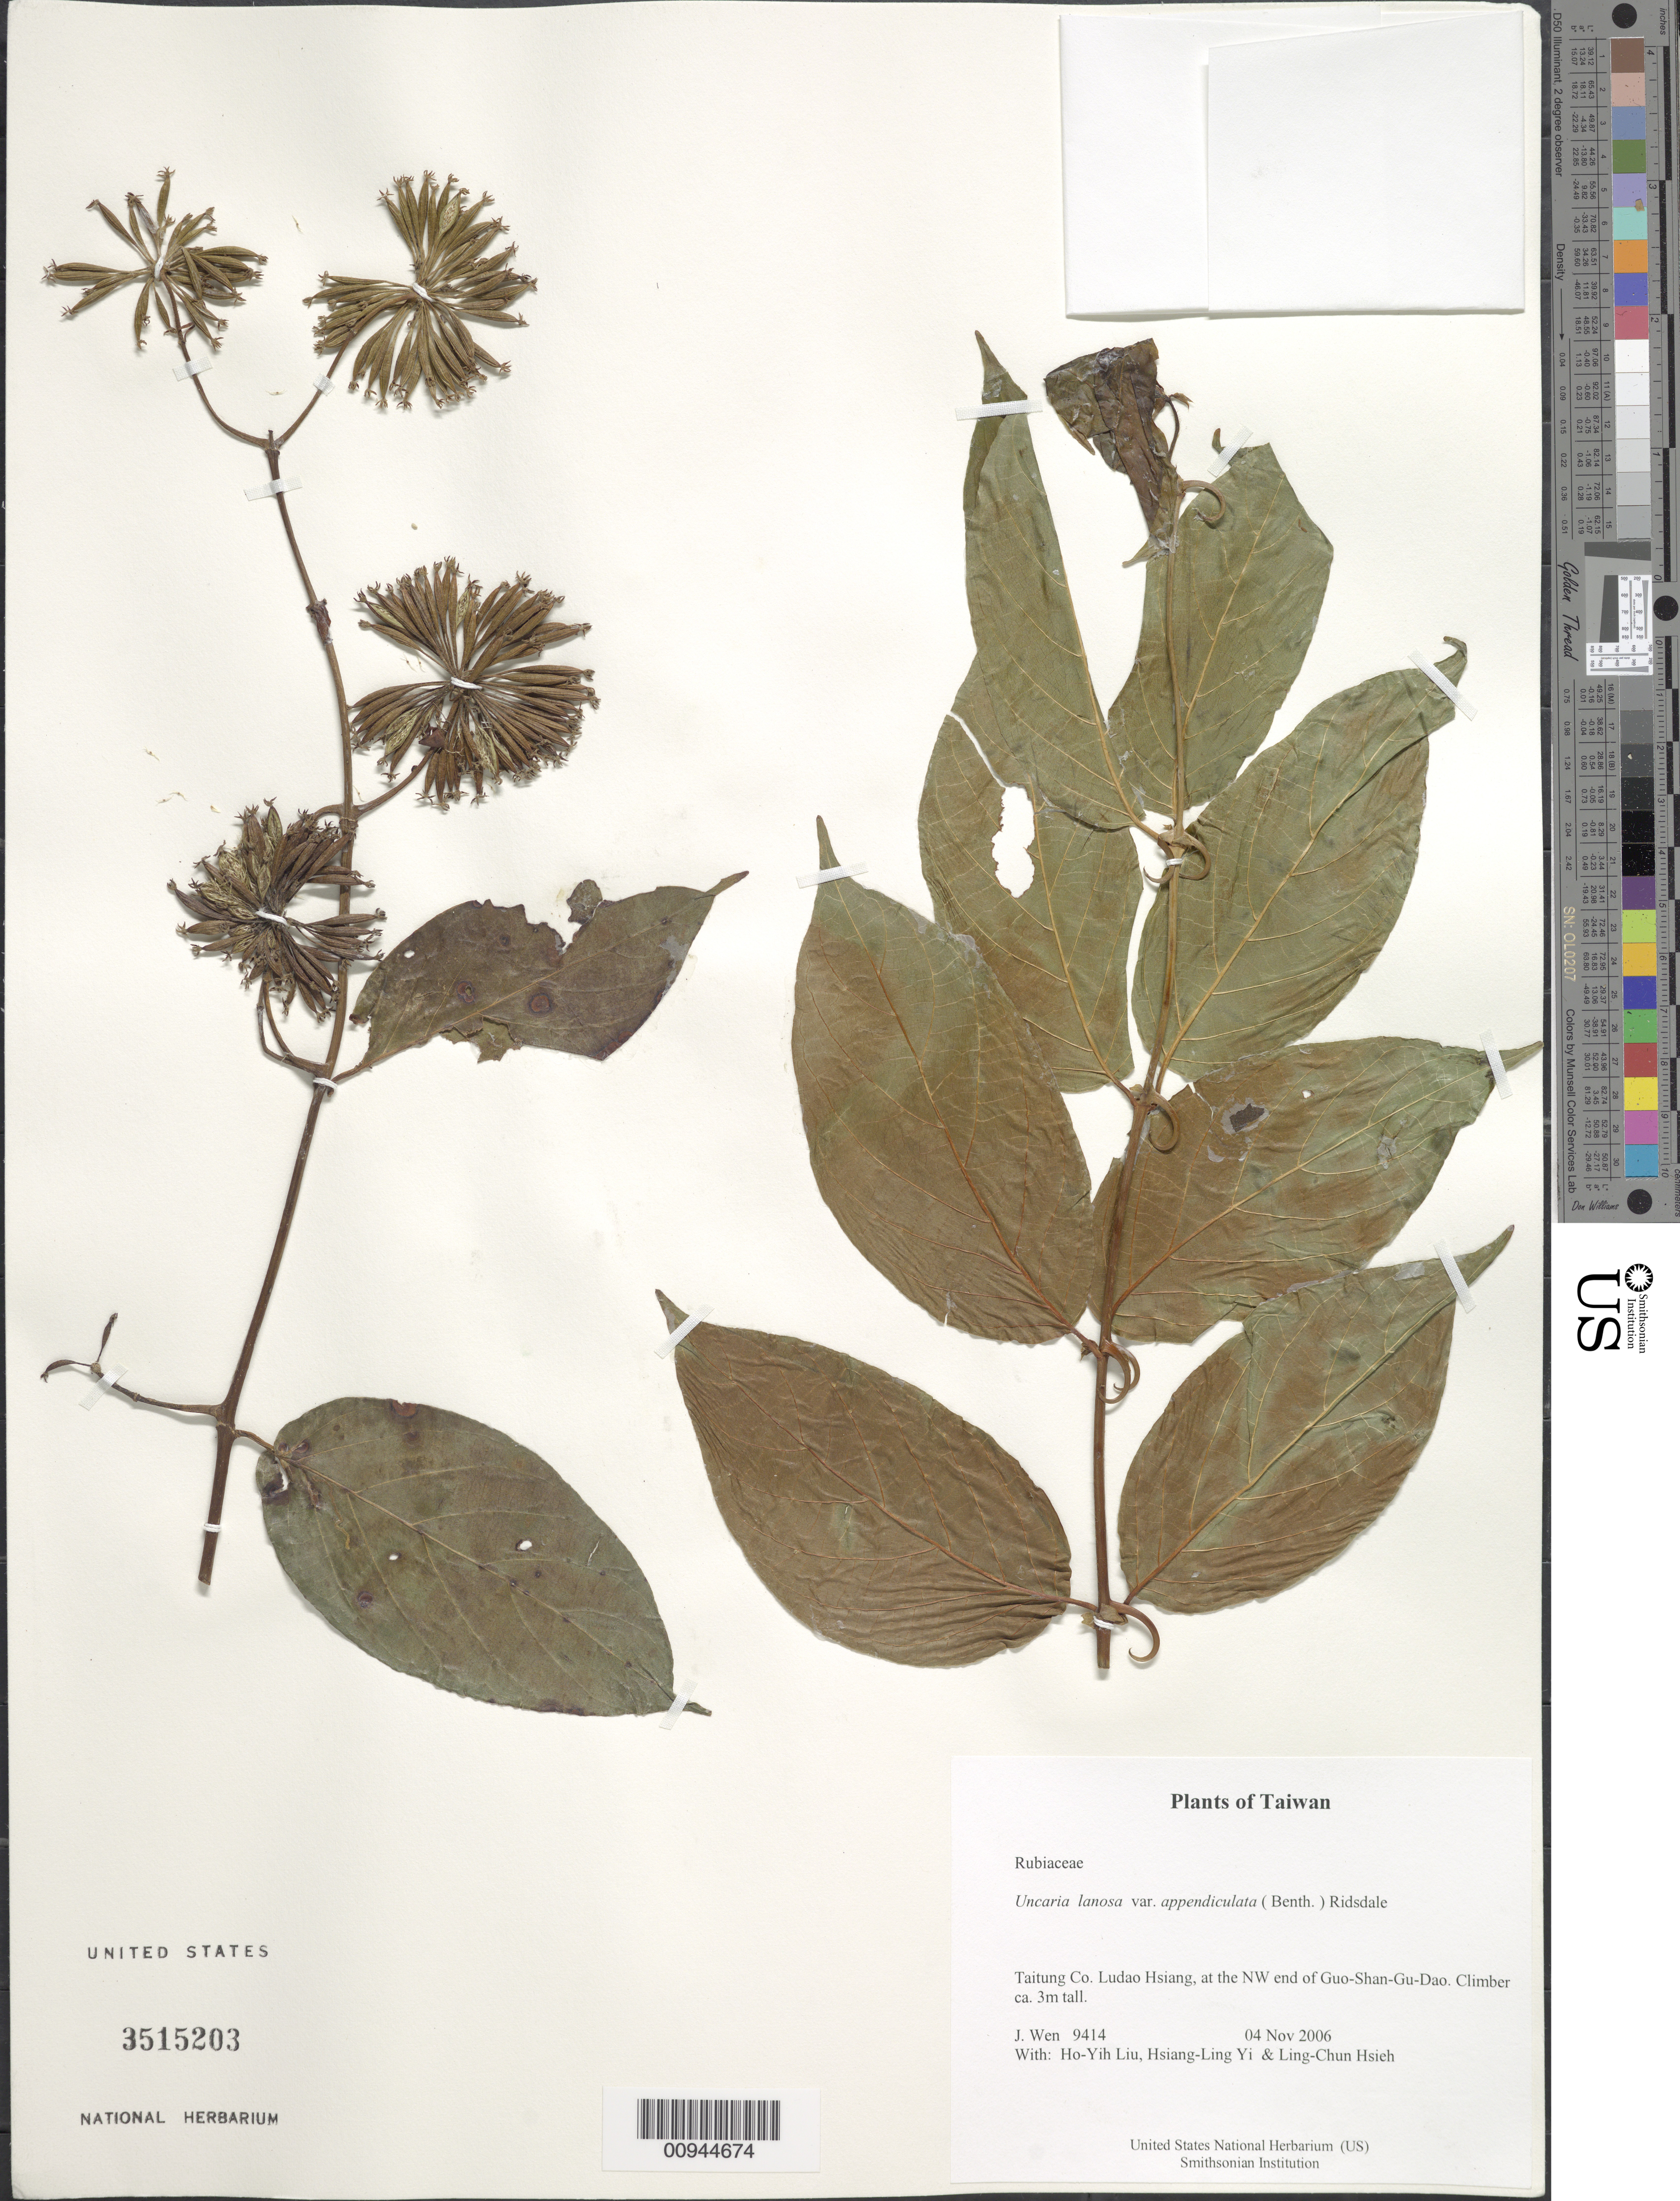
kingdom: Plantae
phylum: Tracheophyta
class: Magnoliopsida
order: Gentianales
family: Rubiaceae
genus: Uncaria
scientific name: Uncaria lanosa var. appendiculata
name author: Wall.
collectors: J. Wen, H. Liu, H. l. Yi & L. Hsieh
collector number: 9414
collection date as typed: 04 Nov 2006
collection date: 2006-11-04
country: Taiwan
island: Taiwan [Formosa]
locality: Ludao Hsiang, at the NW end of Guo-Shan-Gu-Dao.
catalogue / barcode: US 3515203